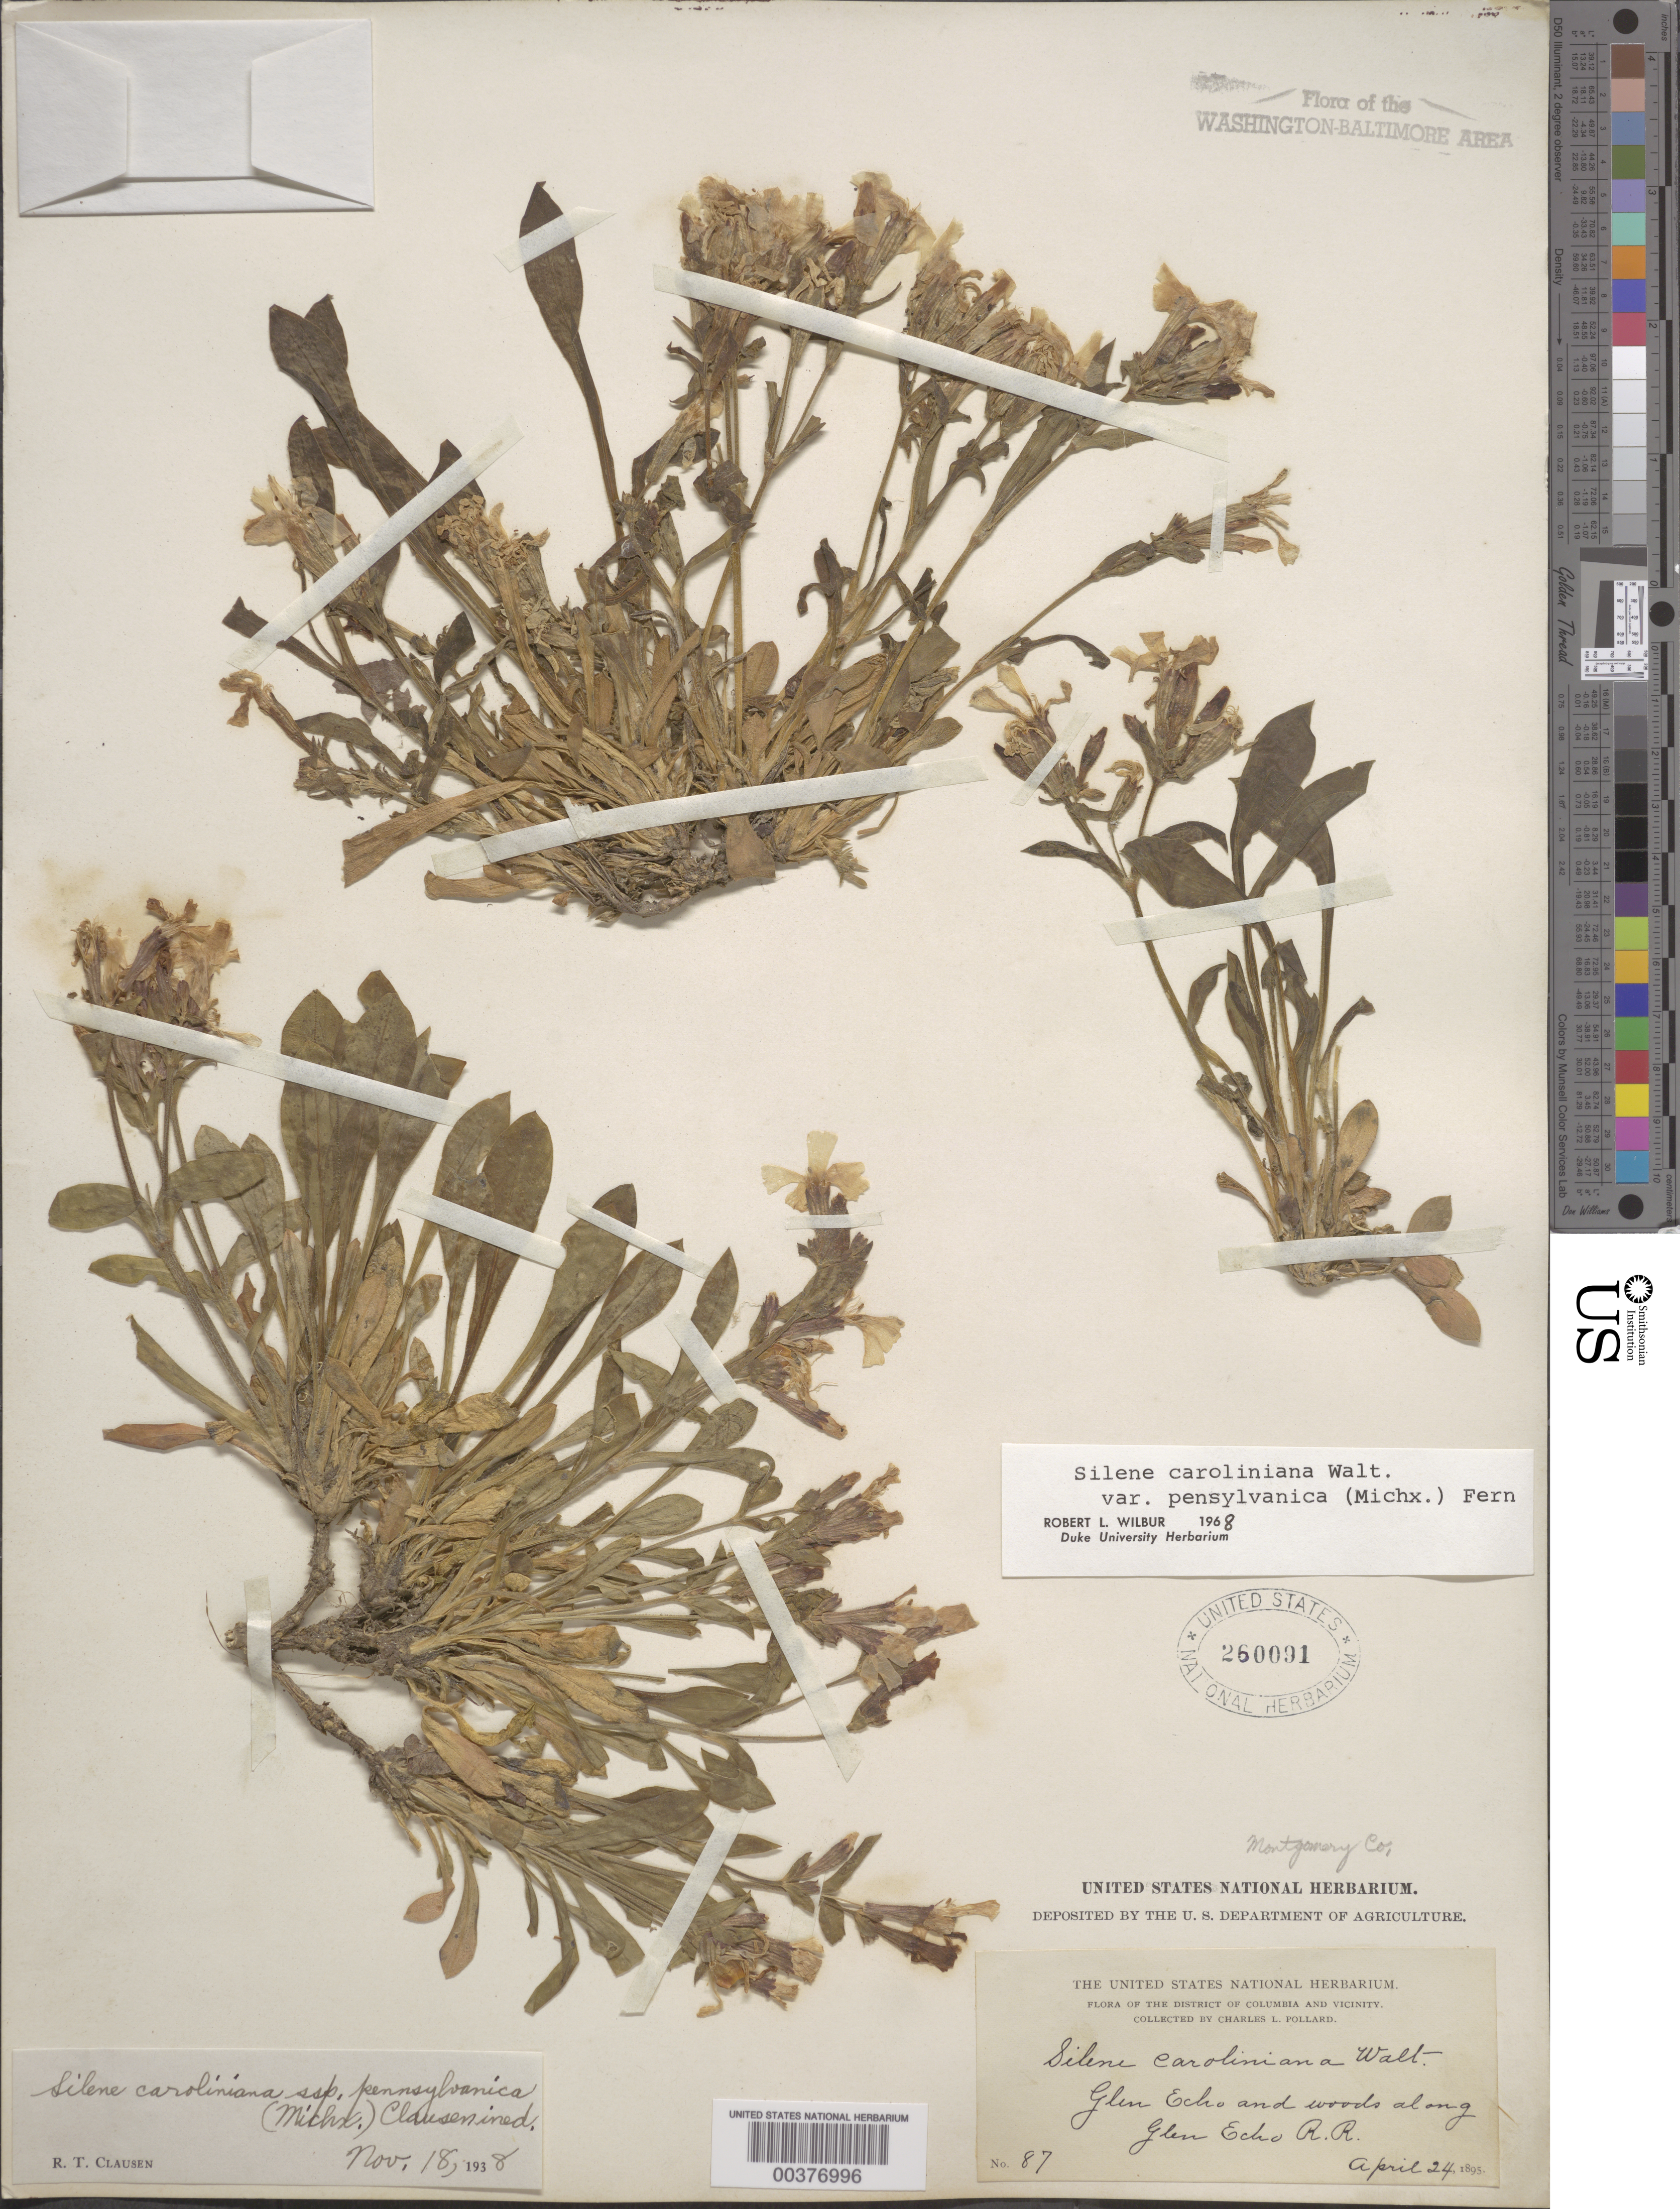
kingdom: Plantae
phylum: Tracheophyta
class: Magnoliopsida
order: Caryophyllales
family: Caryophyllaceae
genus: Silene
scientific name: Silene caroliniana var. pensylvanica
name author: (Michx.) Fernald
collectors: C. L. Pollard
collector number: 87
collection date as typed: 24 Apr 1895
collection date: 1895-04-24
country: United States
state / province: Maryland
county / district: Montgomery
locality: Glen Echo C. & O. Canal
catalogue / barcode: US 260091